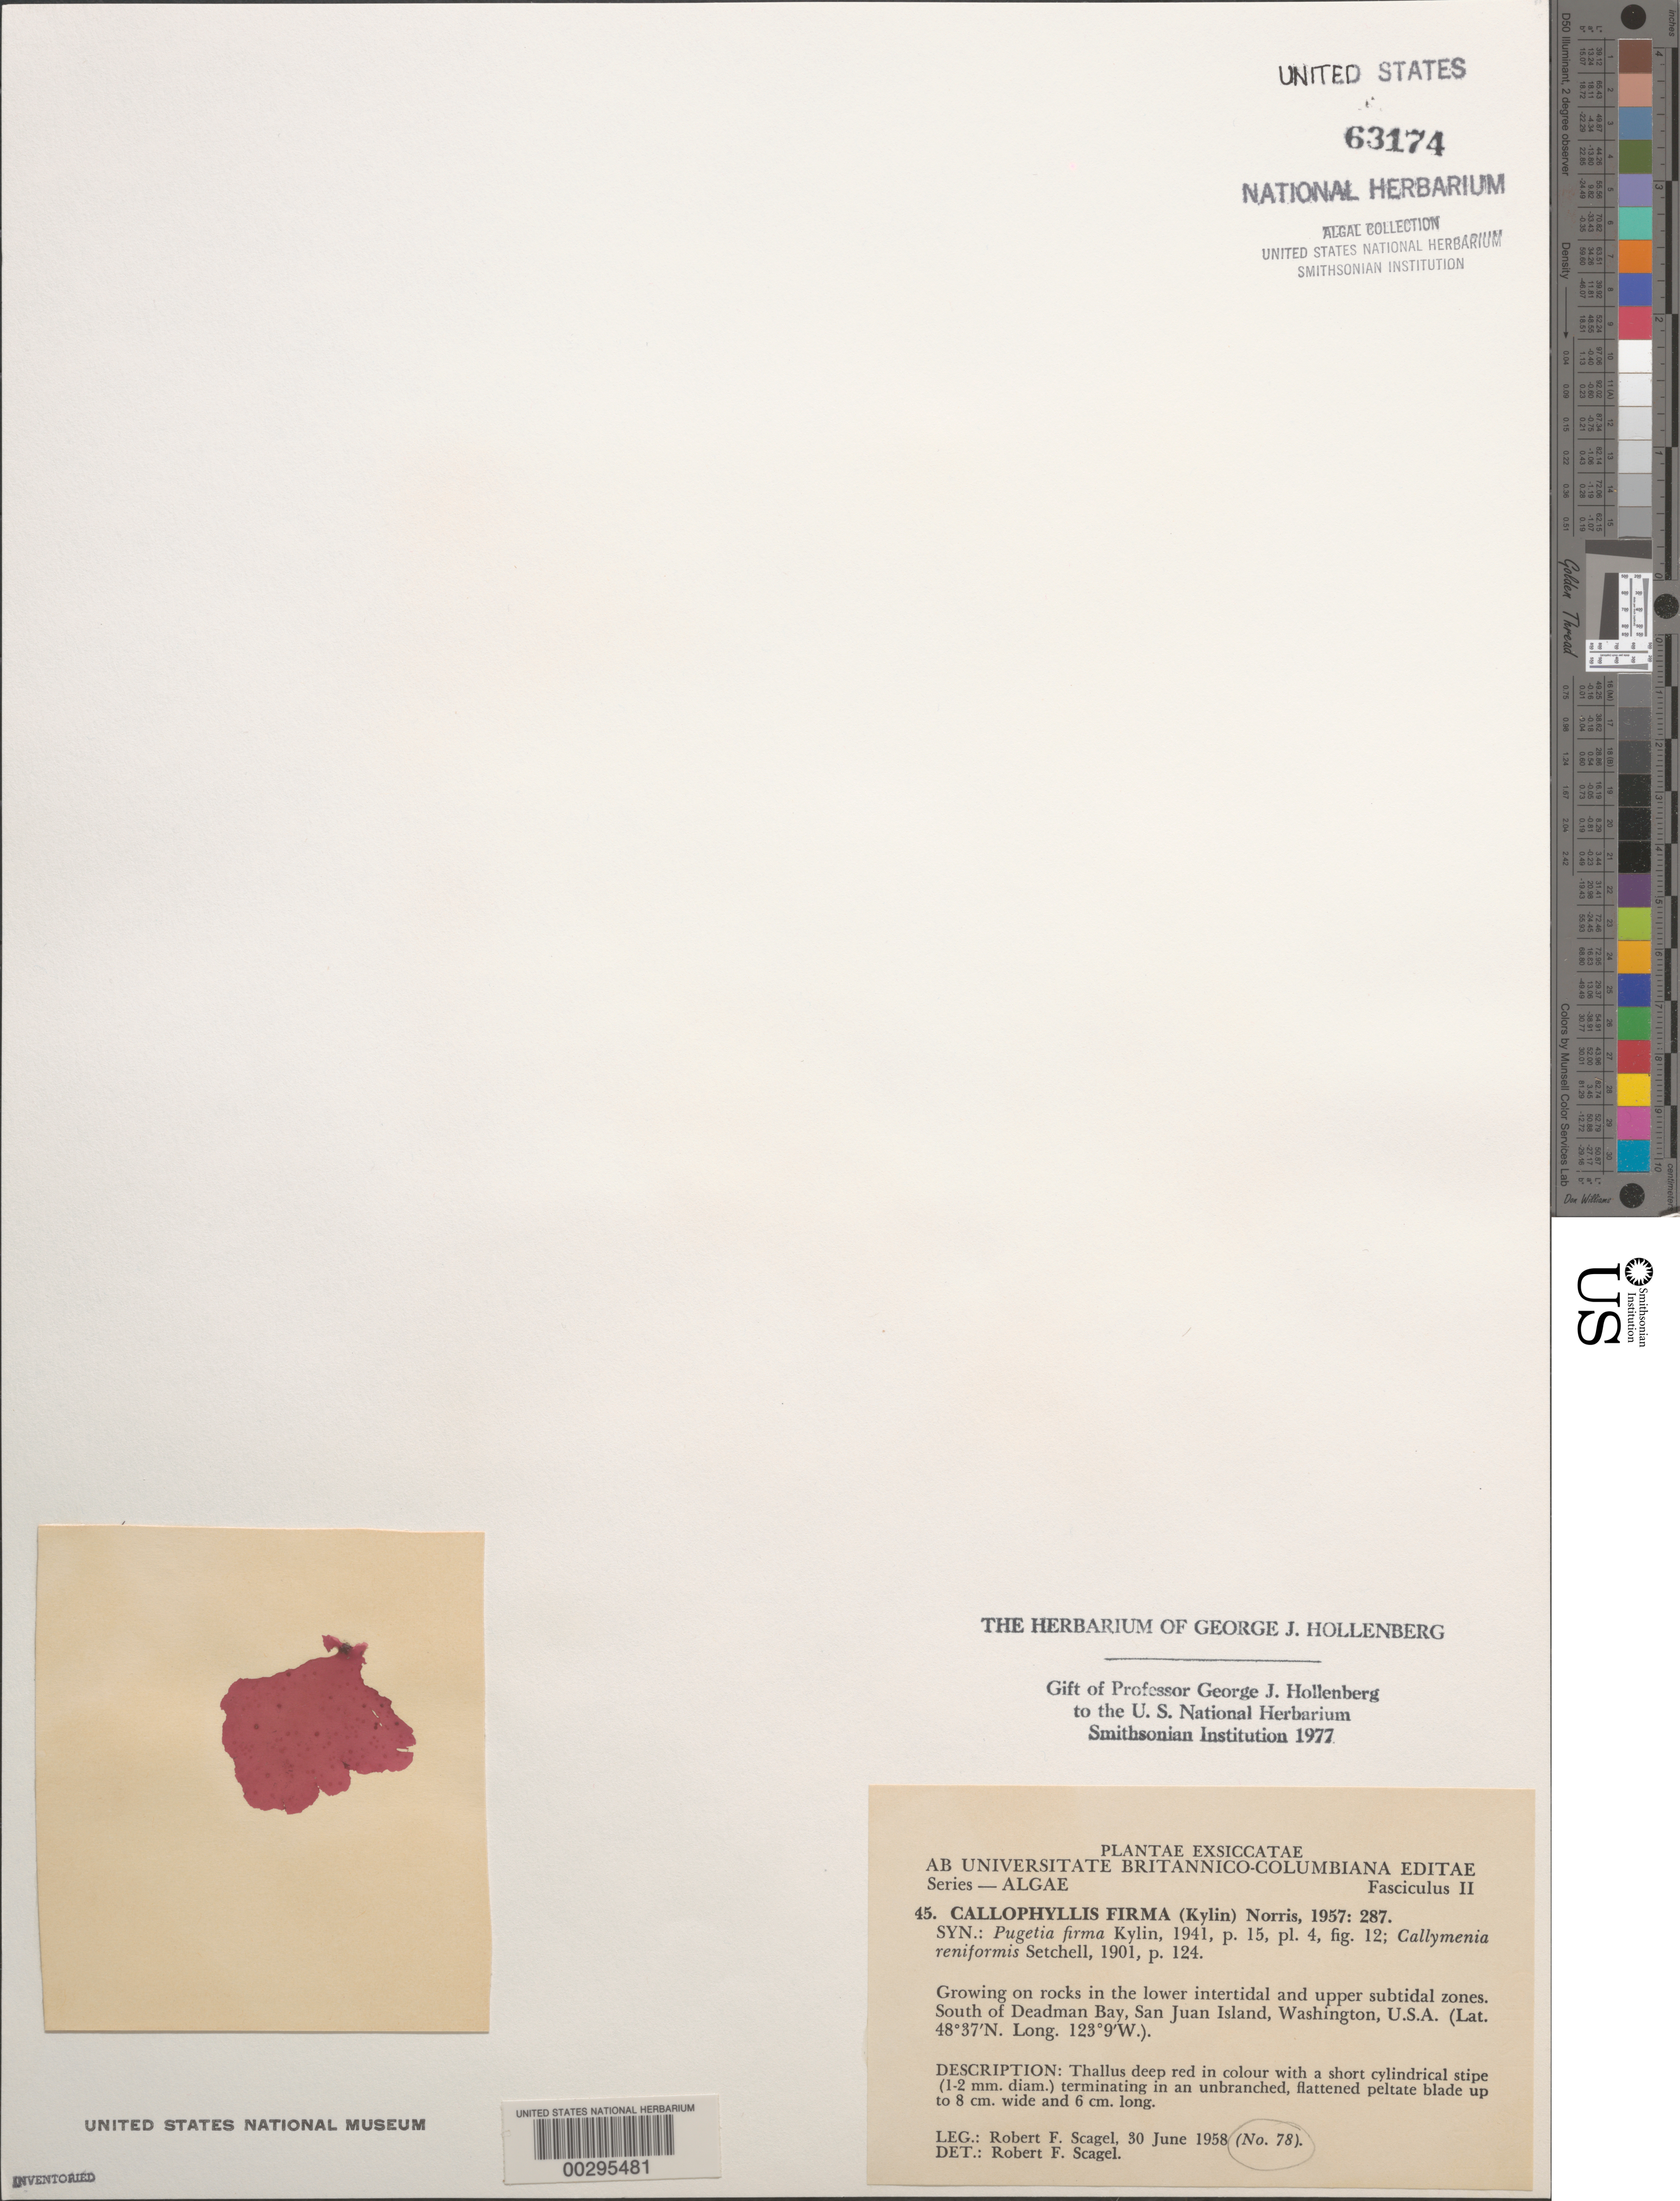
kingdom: Plantae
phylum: Rhodophyta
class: Florideophyceae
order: Gigartinales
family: Kallymeniaceae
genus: Salishia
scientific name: Salishia firma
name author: (Kylin) Clarkston & G.W. Saunders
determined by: Algae name updating Project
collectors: R. F. Scagel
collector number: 78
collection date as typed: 30 Jun 1958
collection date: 1958-06-30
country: United States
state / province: Washington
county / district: San Juan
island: San Juan Island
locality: South of Dead Man Bay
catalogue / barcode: US 63174